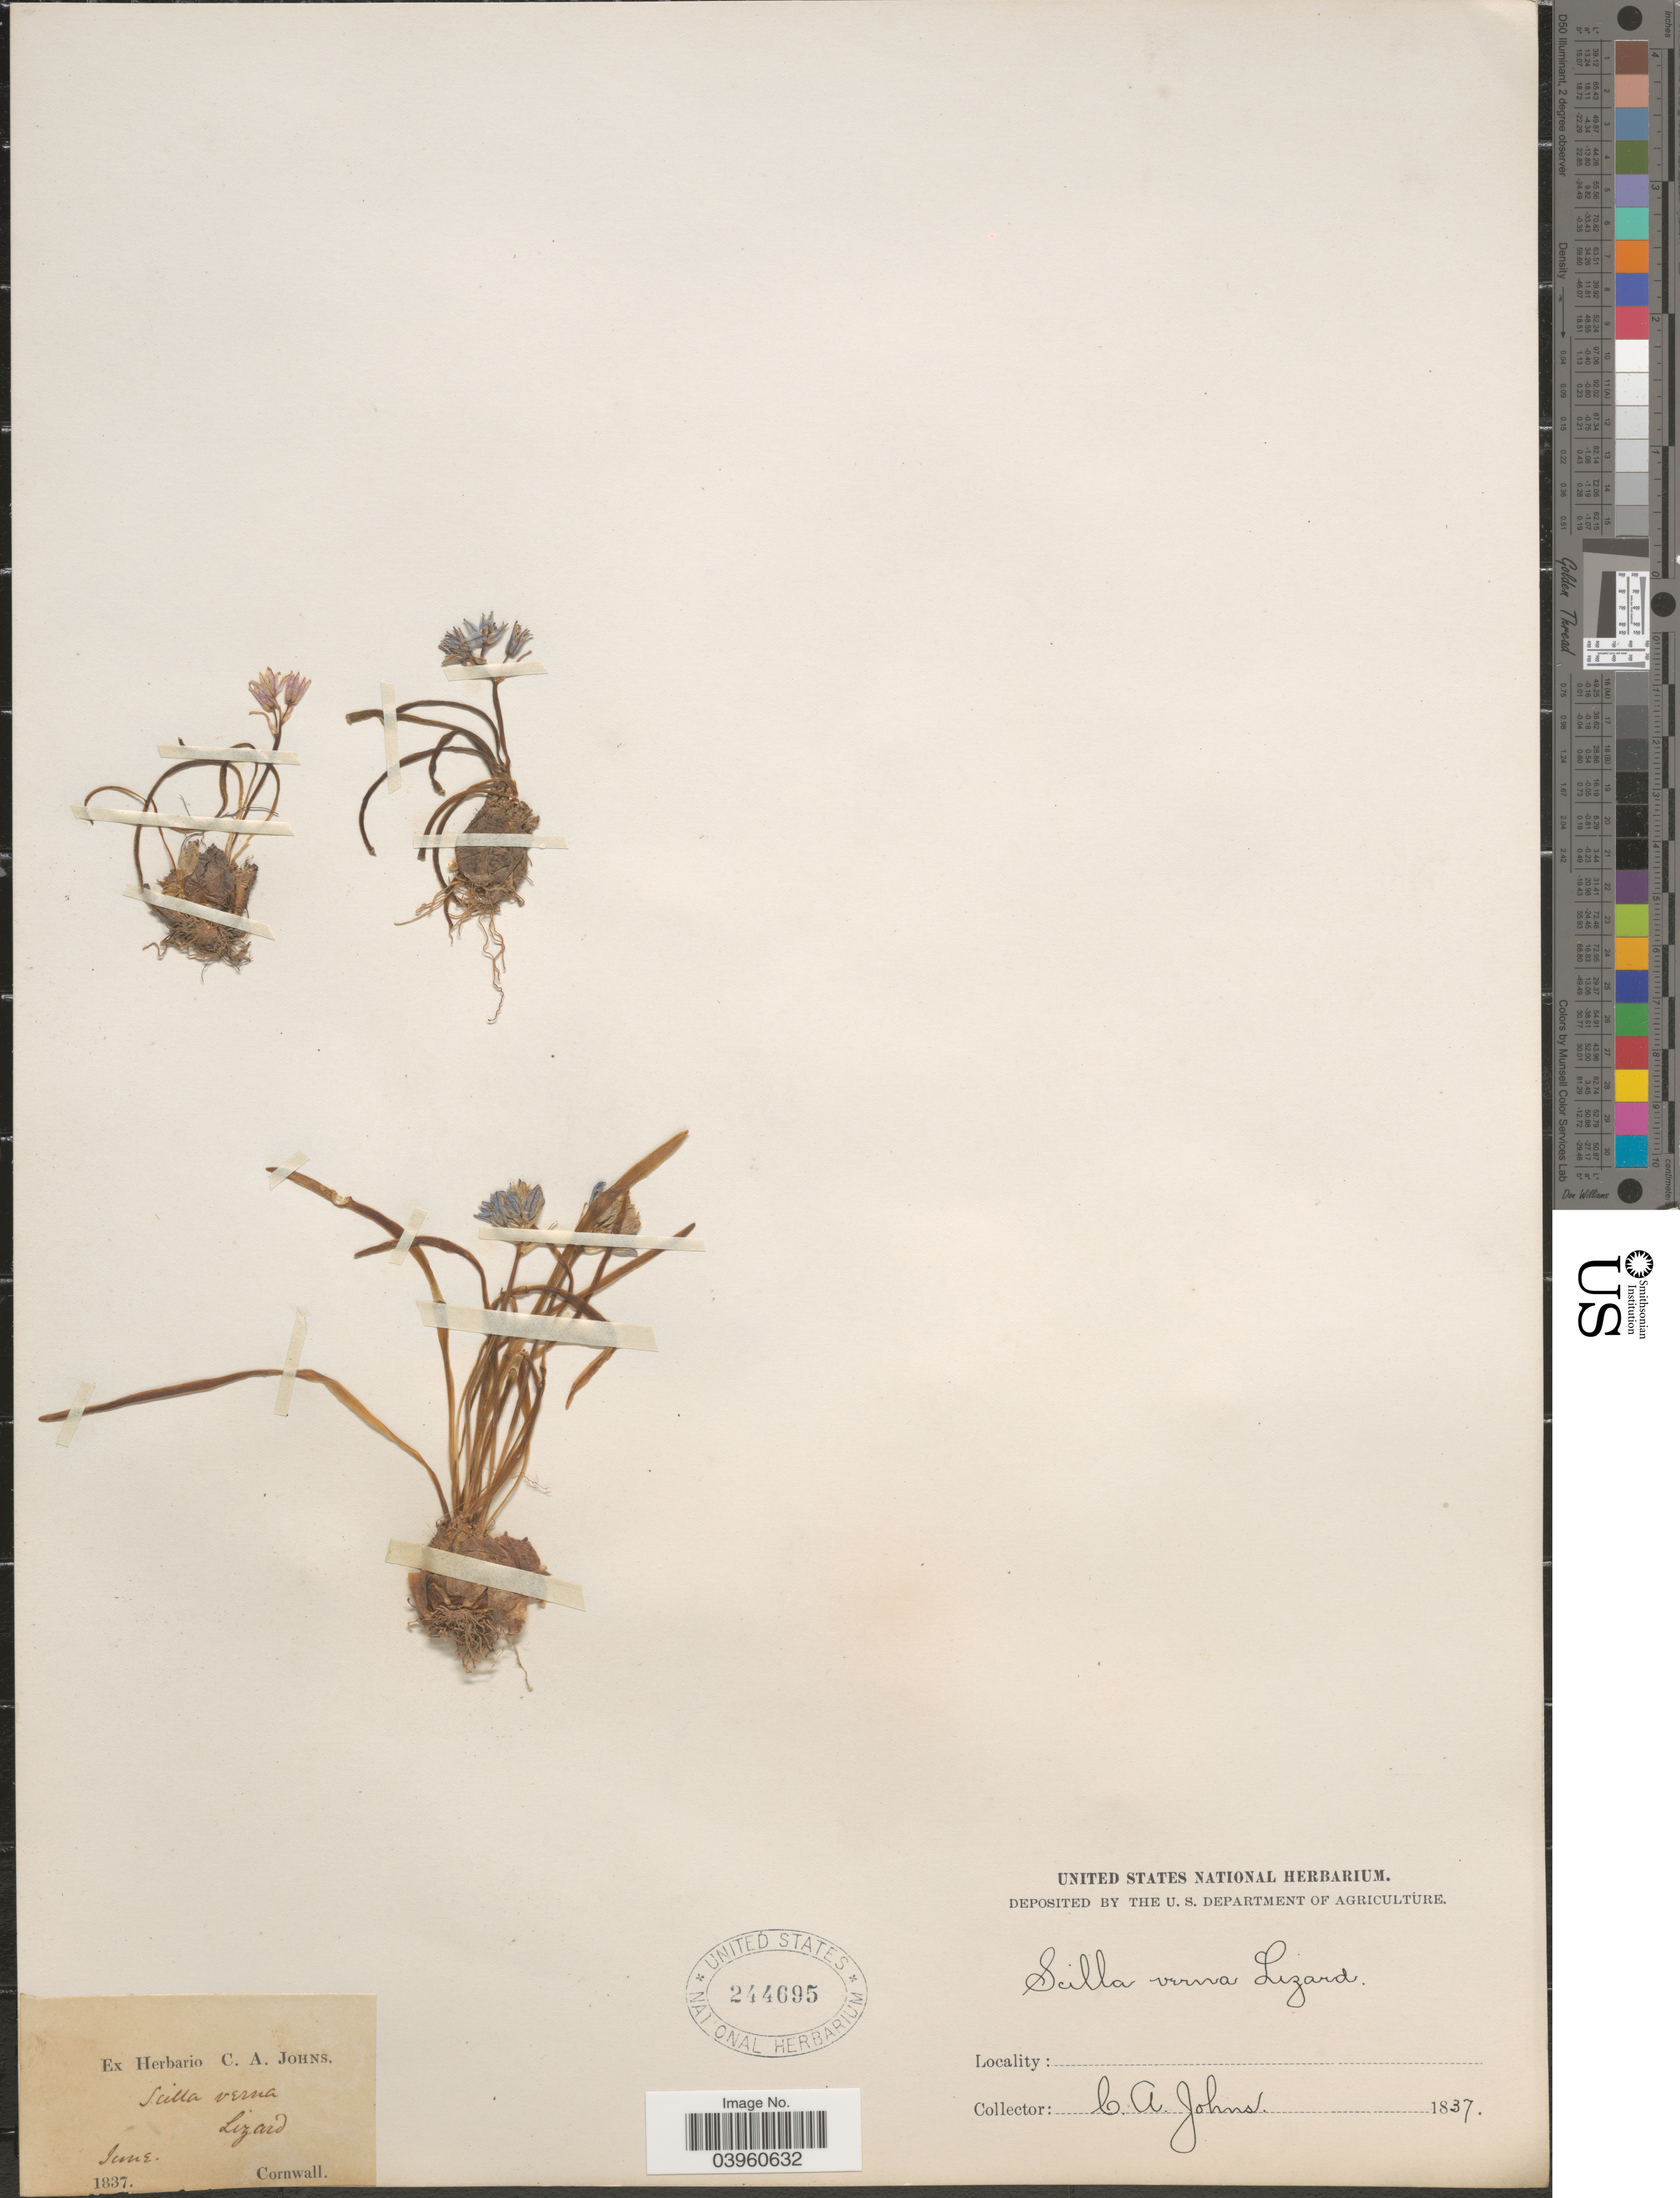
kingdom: Plantae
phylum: Tracheophyta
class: Liliopsida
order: Asparagales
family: Asparagaceae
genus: Scilla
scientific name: Scilla verna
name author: Huds.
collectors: C. Johns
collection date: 1837-06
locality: Cornwall.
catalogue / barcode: US 244695